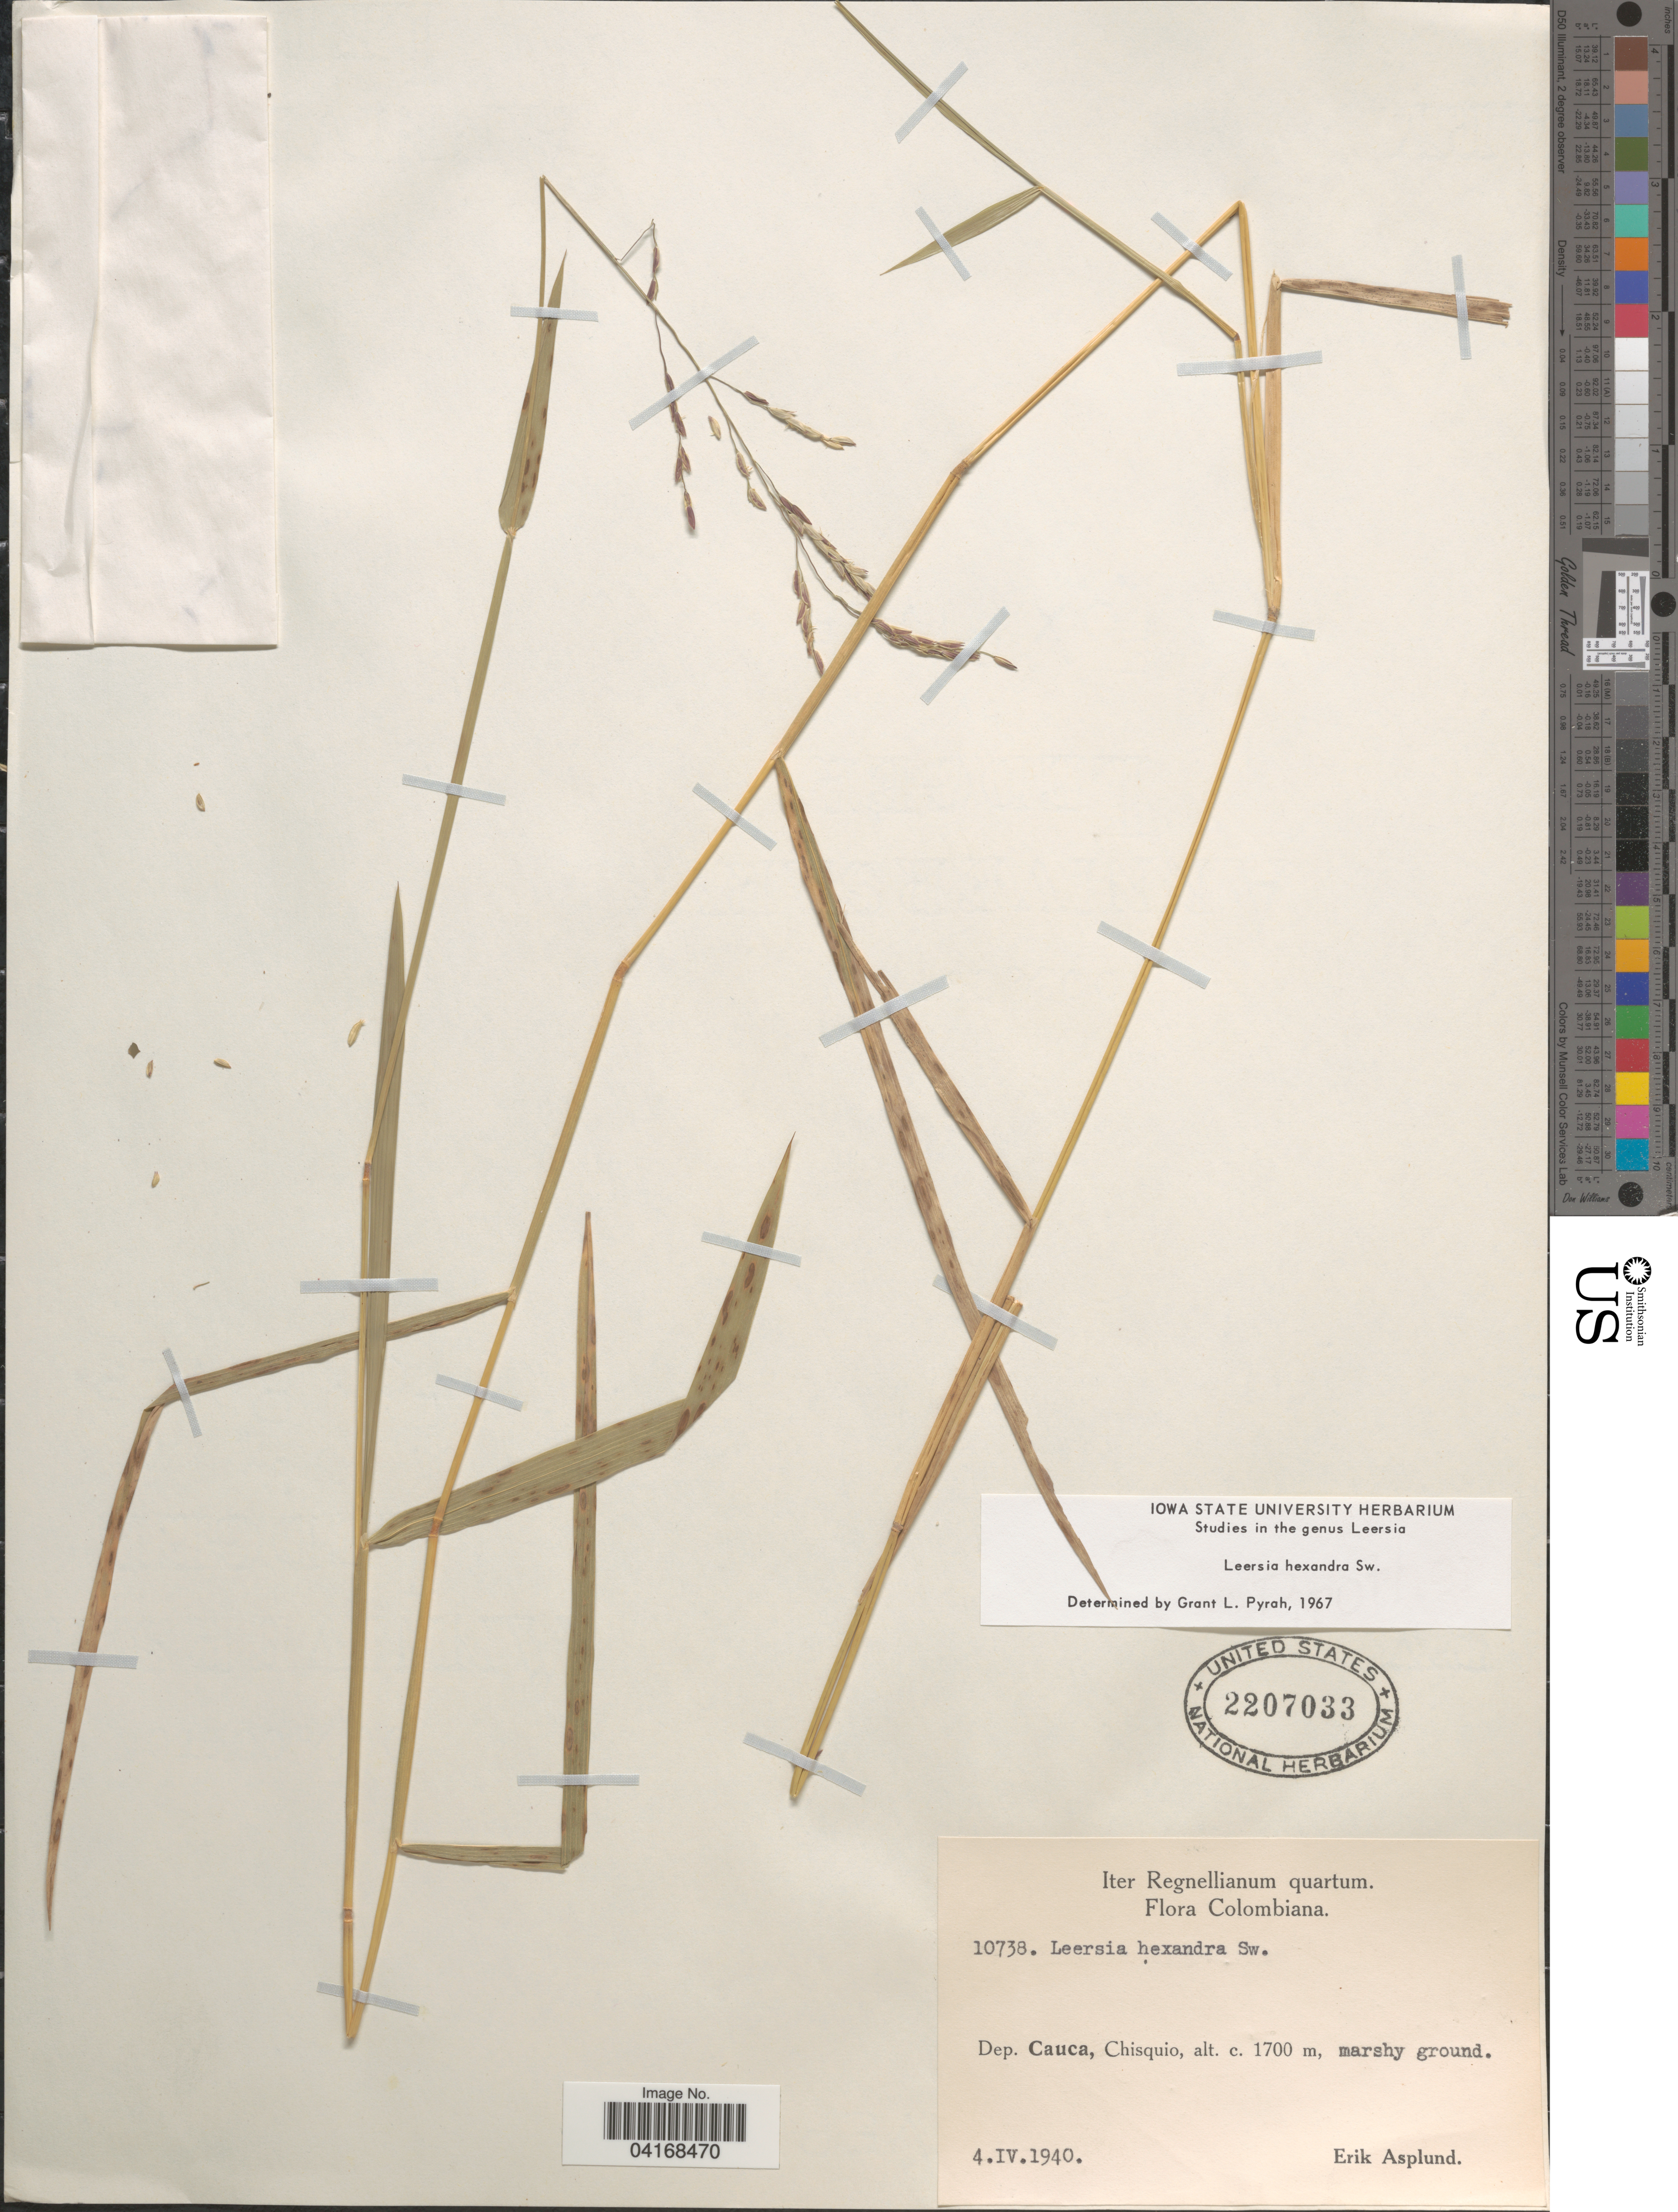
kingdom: Plantae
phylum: Tracheophyta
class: Liliopsida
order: Poales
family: Poaceae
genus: Leersia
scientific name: Leersia hexandra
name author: Sw.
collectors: E. Asplund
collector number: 10738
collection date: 1940-04-04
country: Colombia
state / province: Cauca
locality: Dep. Cauca, Chisquio.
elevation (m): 1700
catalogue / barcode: US 2207033